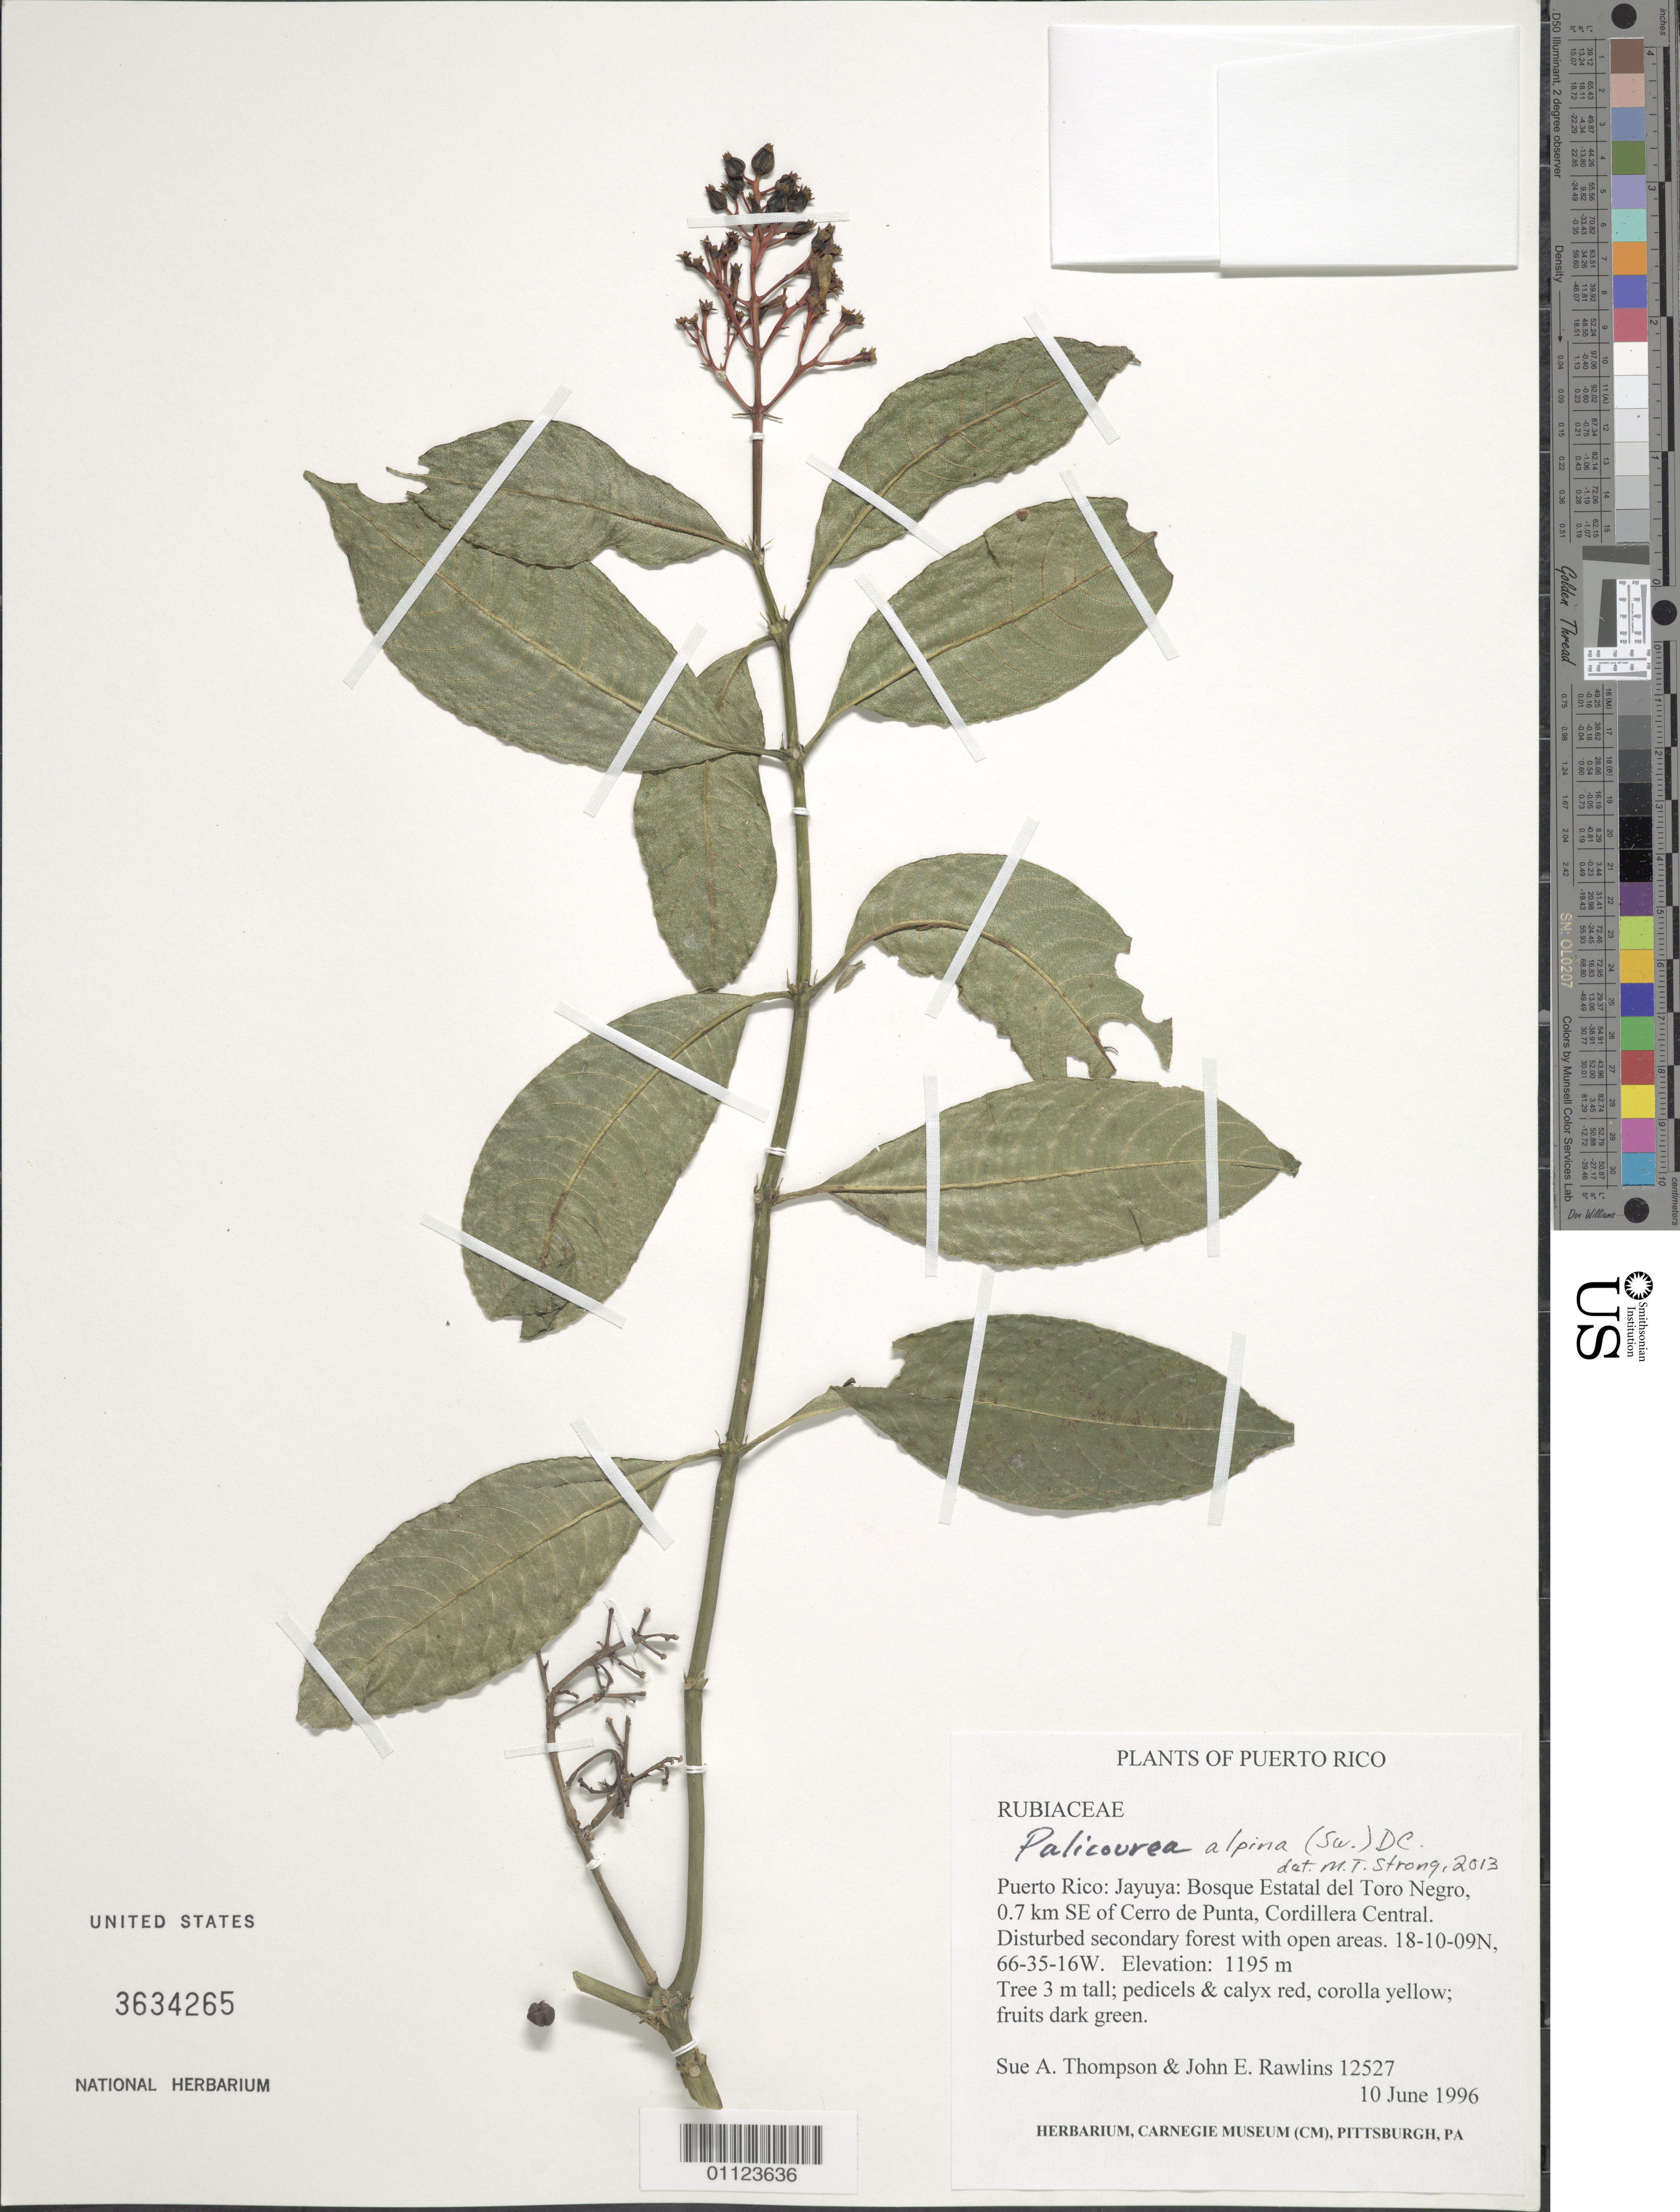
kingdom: Plantae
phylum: Tracheophyta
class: Magnoliopsida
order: Gentianales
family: Rubiaceae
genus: Palicourea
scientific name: Palicourea alpina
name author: (Sw.) DC.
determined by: Strong, M. T., (US), Smithsonian Institution - National Museum of Natural History (UNITED STATES)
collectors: S. A. Thompson & J. Rawlins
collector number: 12527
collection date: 1996-06-10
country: Puerto Rico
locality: Jayuya: Bosque Estatal del Toro Negro, 0.7 km SE of Cerro de Punta, Cordillera Central.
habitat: Disturbed secondary forest with open areas.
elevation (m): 1195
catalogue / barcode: US 3634265